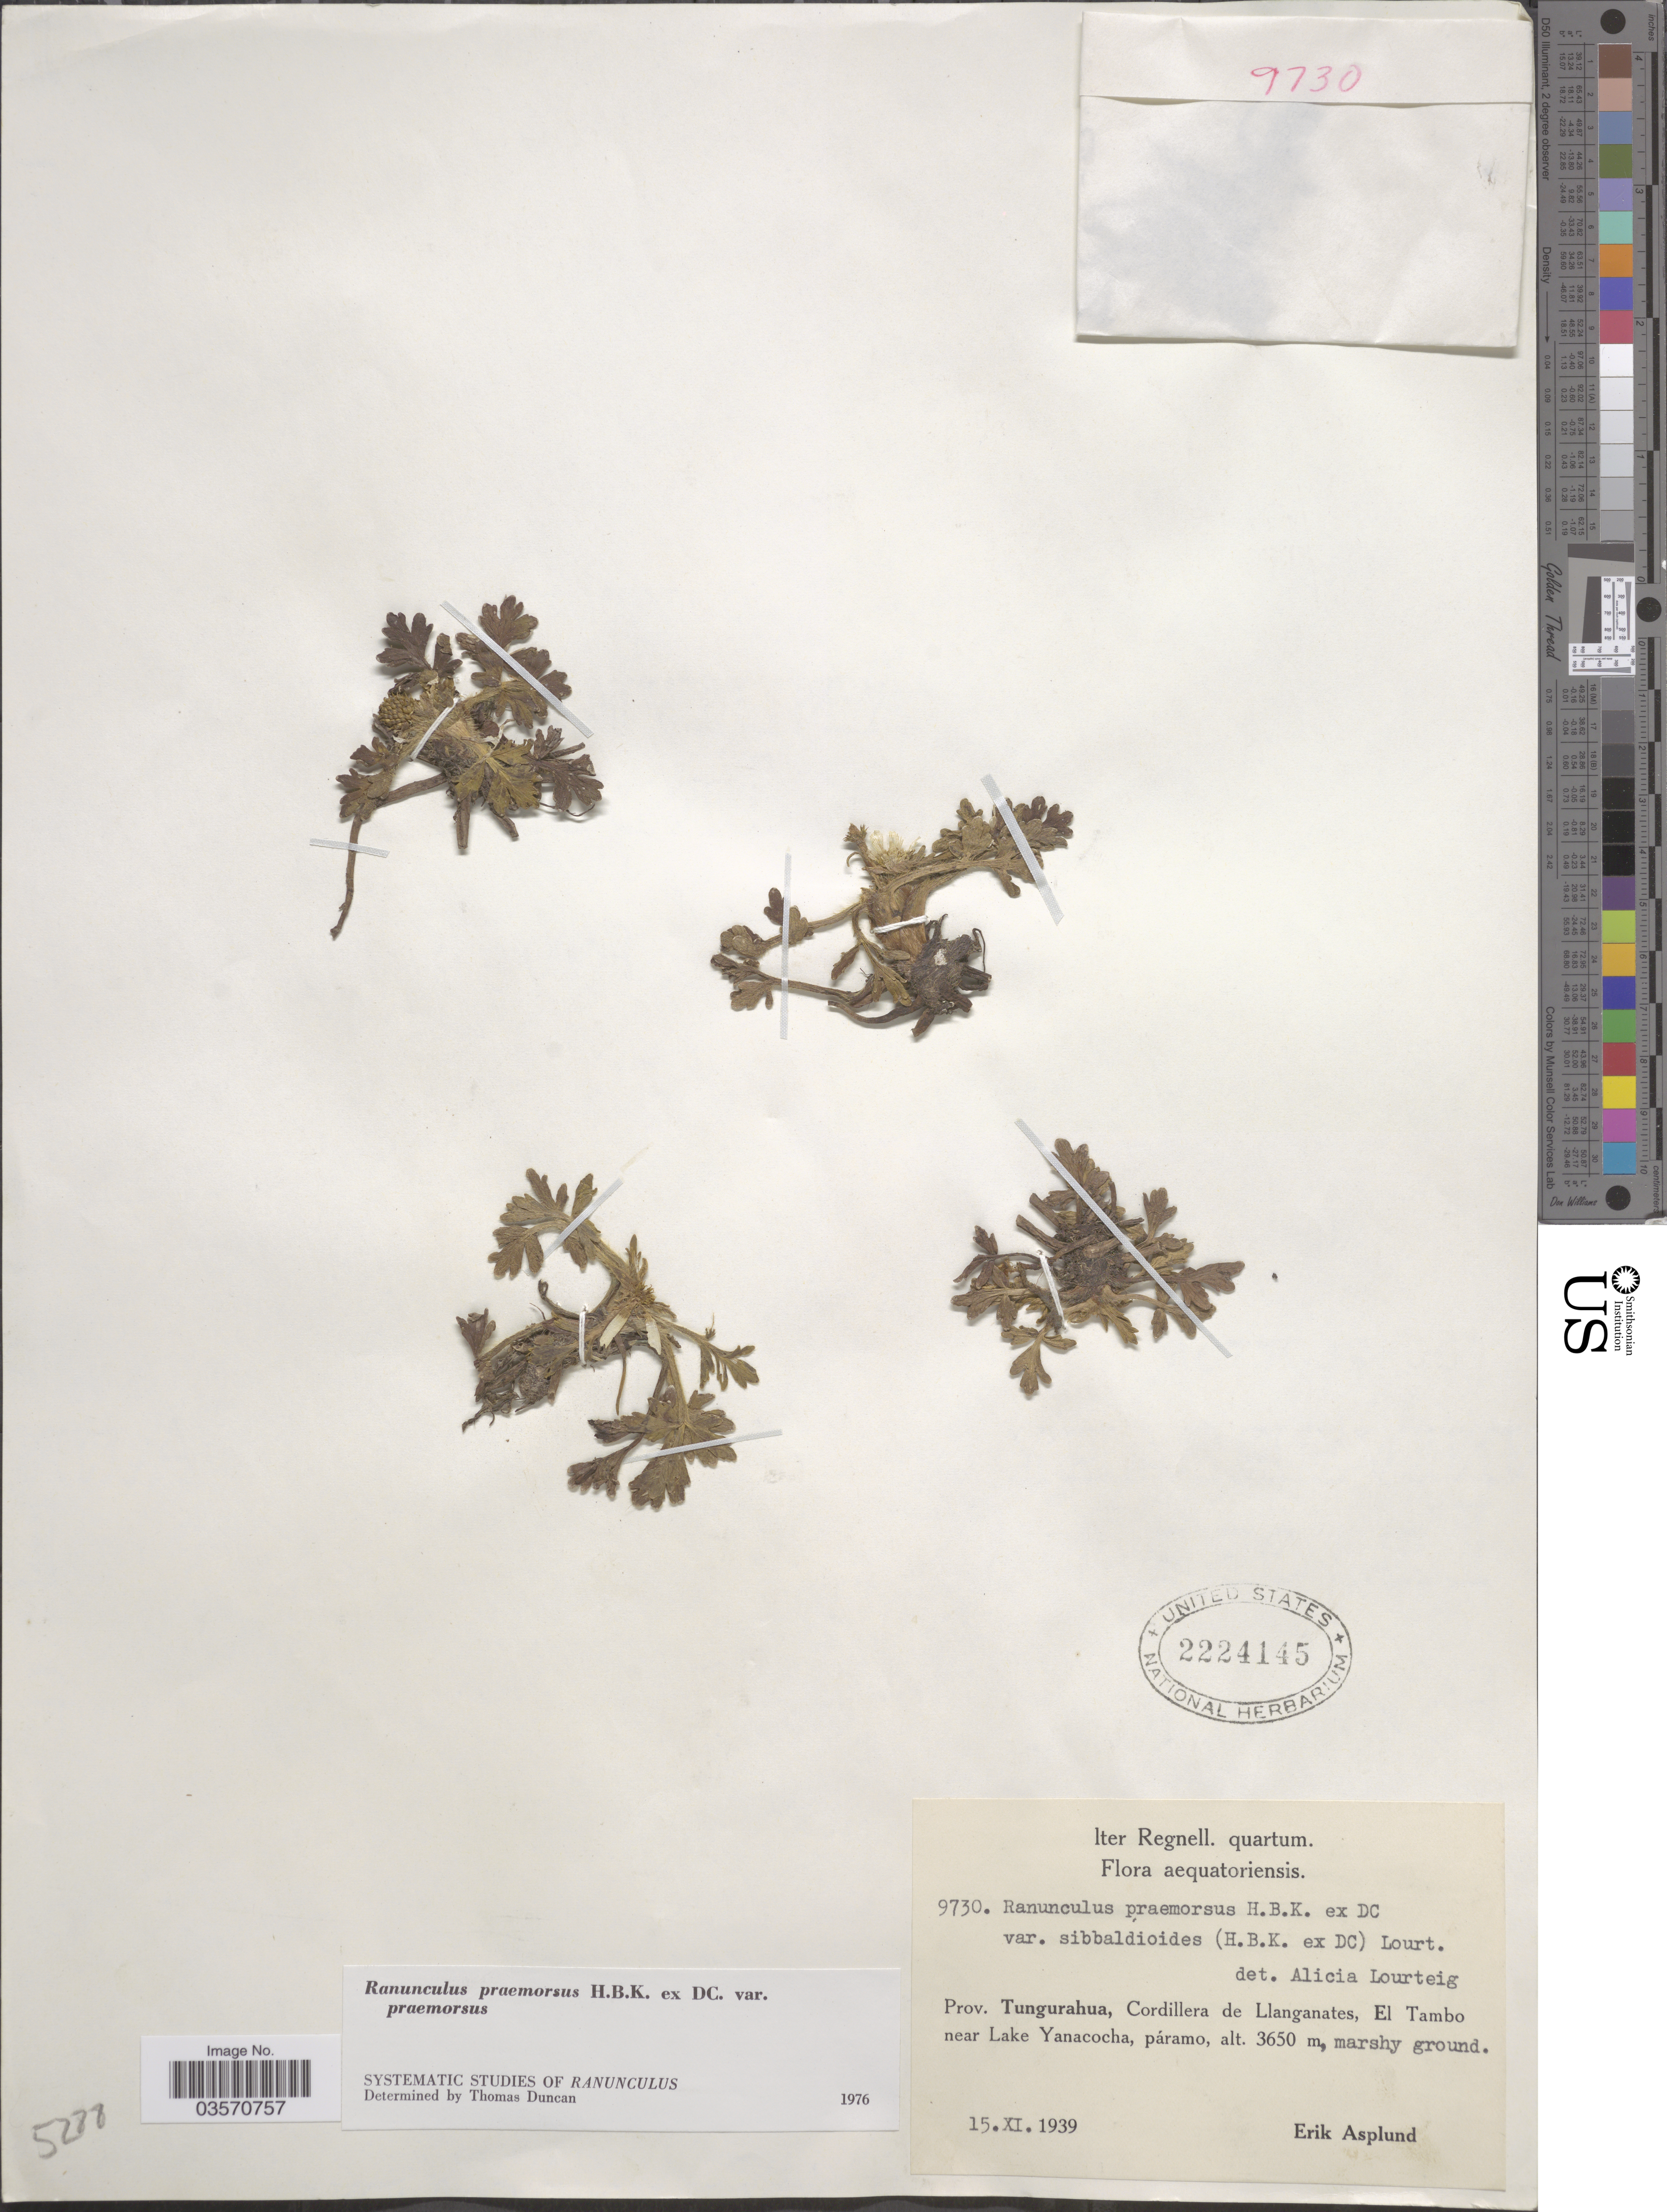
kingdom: Plantae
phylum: Tracheophyta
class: Magnoliopsida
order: Ranunculales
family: Ranunculaceae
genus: Ranunculus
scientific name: Ranunculus praemorsus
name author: Kunth ex DC.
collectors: E. Asplund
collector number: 9730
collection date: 1939-11-15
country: Ecuador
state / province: Tungurahua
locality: Cordillera de Llanganates, El Tambo near Lake Yanacocha, páramo.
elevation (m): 3650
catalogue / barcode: US 2224145